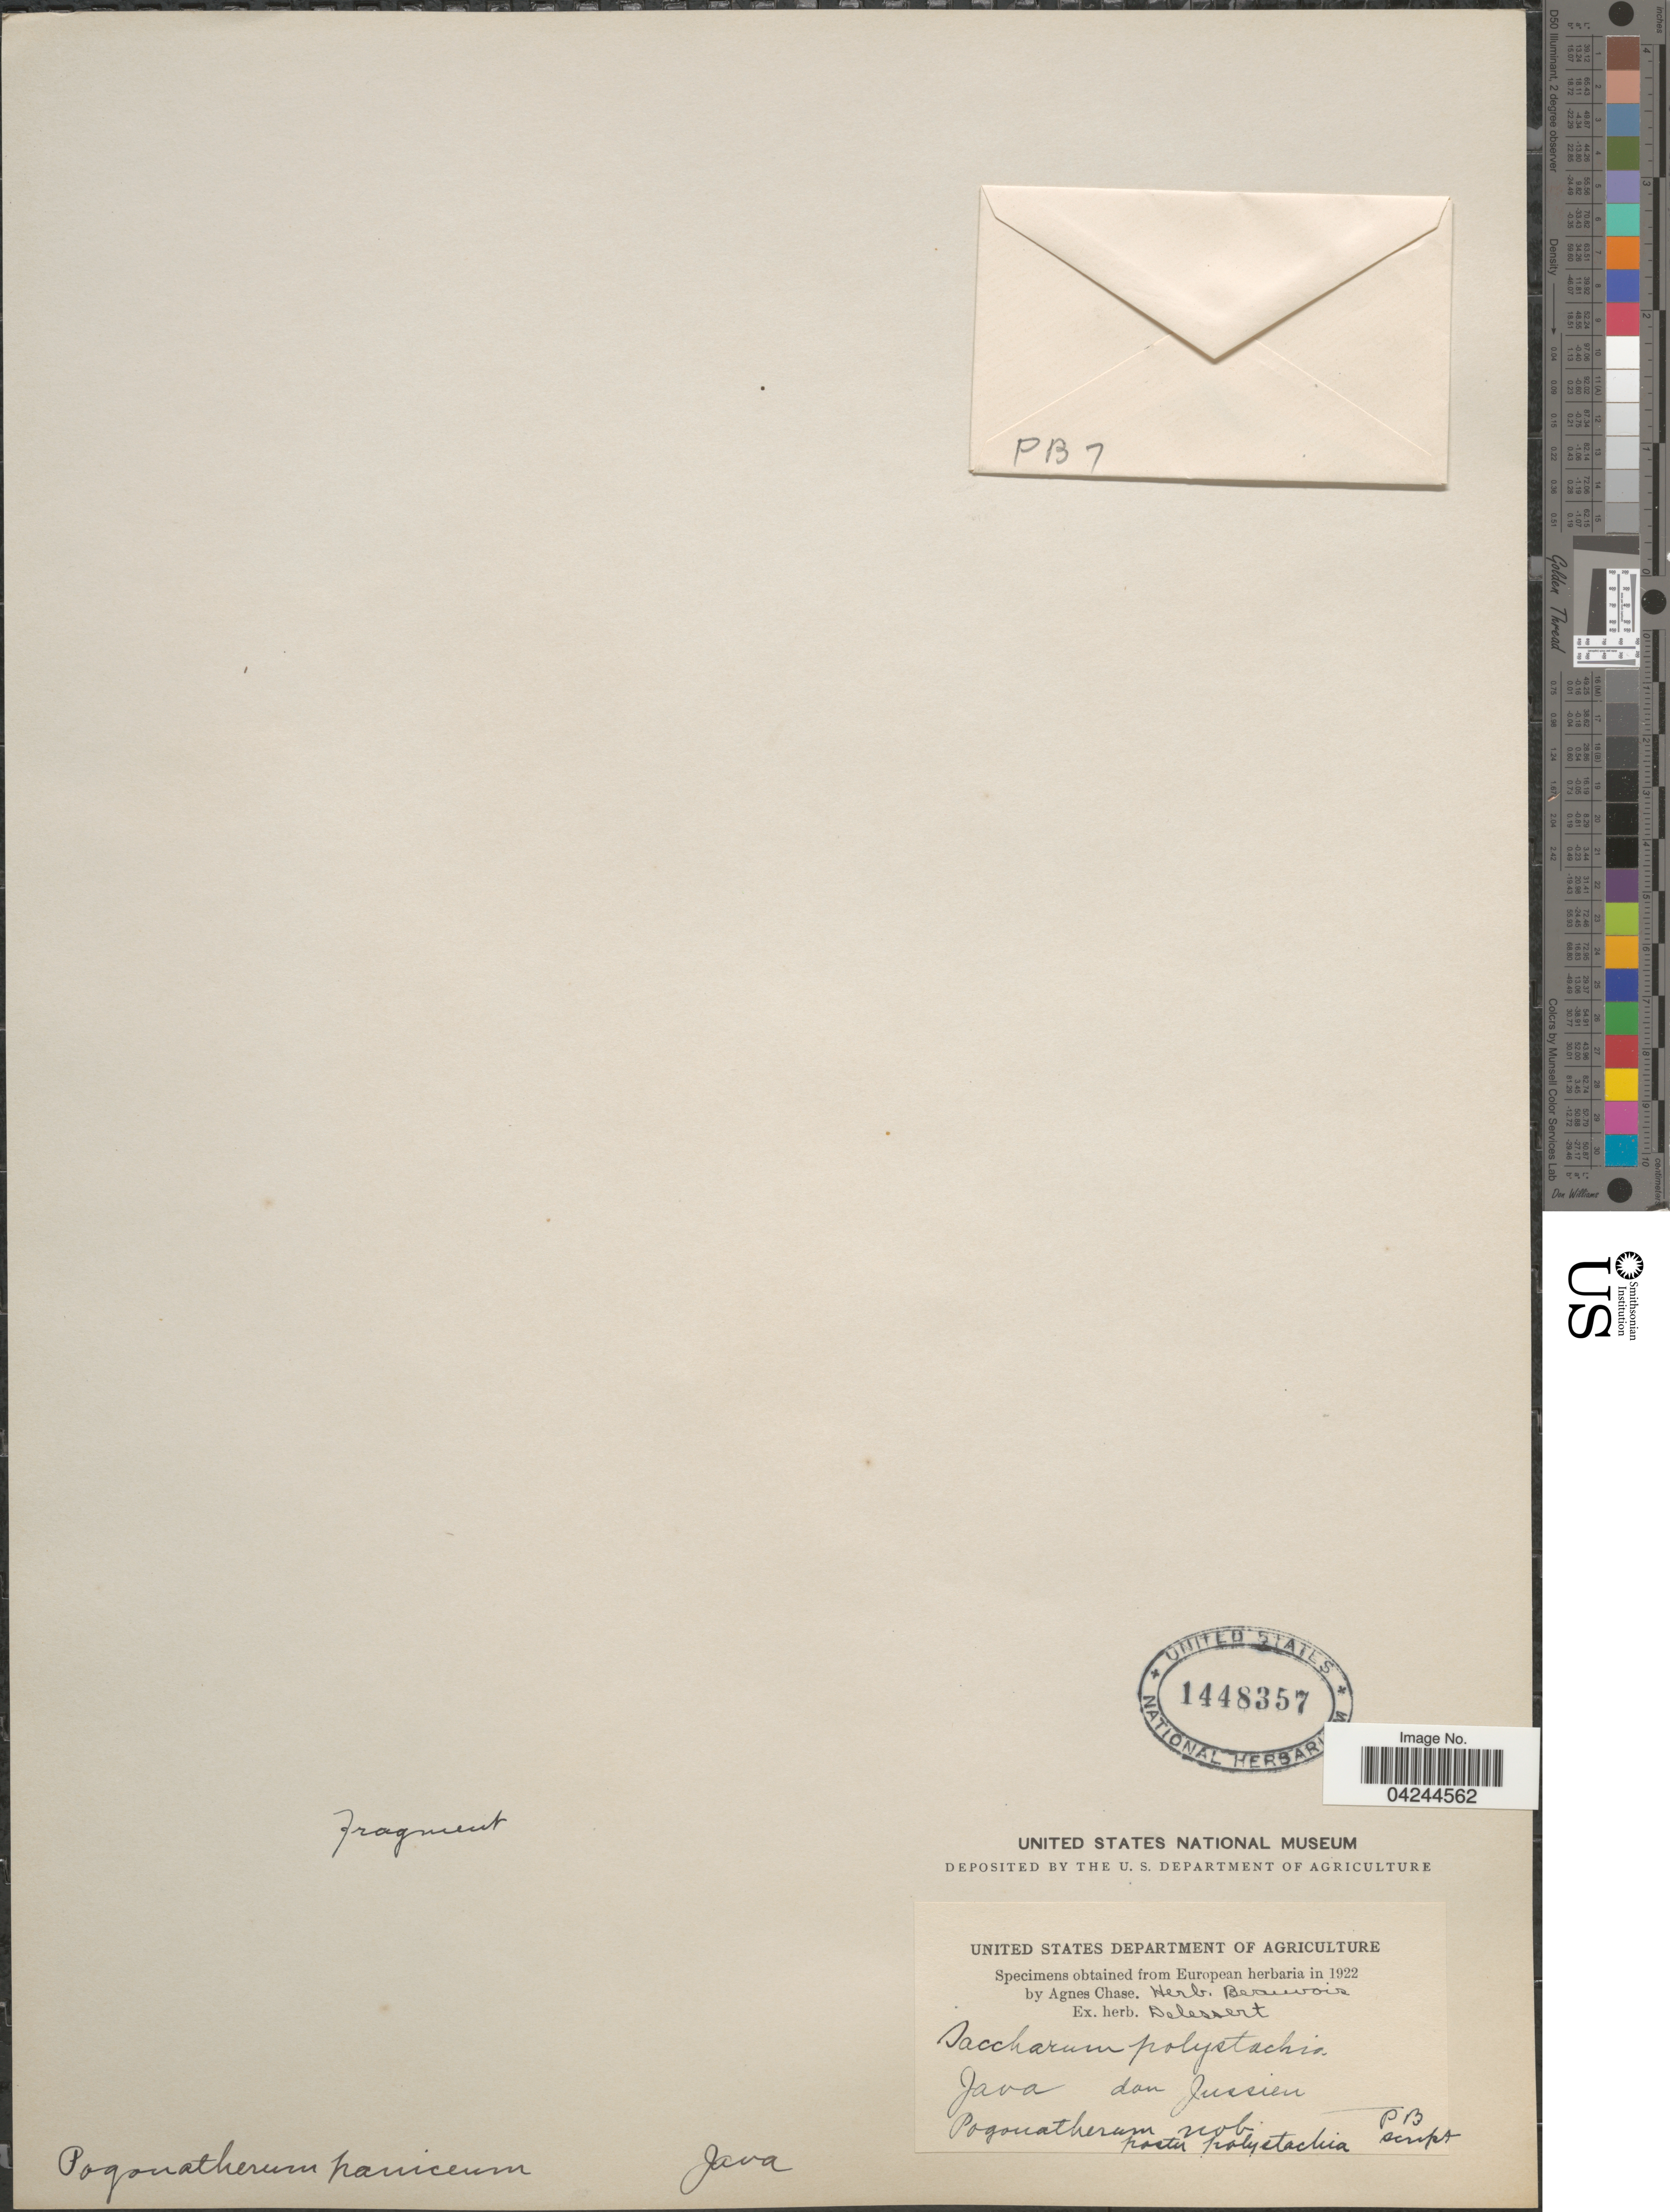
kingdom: Plantae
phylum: Tracheophyta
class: Liliopsida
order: Poales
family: Poaceae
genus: Pogonatherum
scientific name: Pogonatherum crinitum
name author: (Thunb.) Kunth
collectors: ex herb. Delessert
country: Indonesia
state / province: Java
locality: Dan Jussien. [unsure placement]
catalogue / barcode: US 1448357